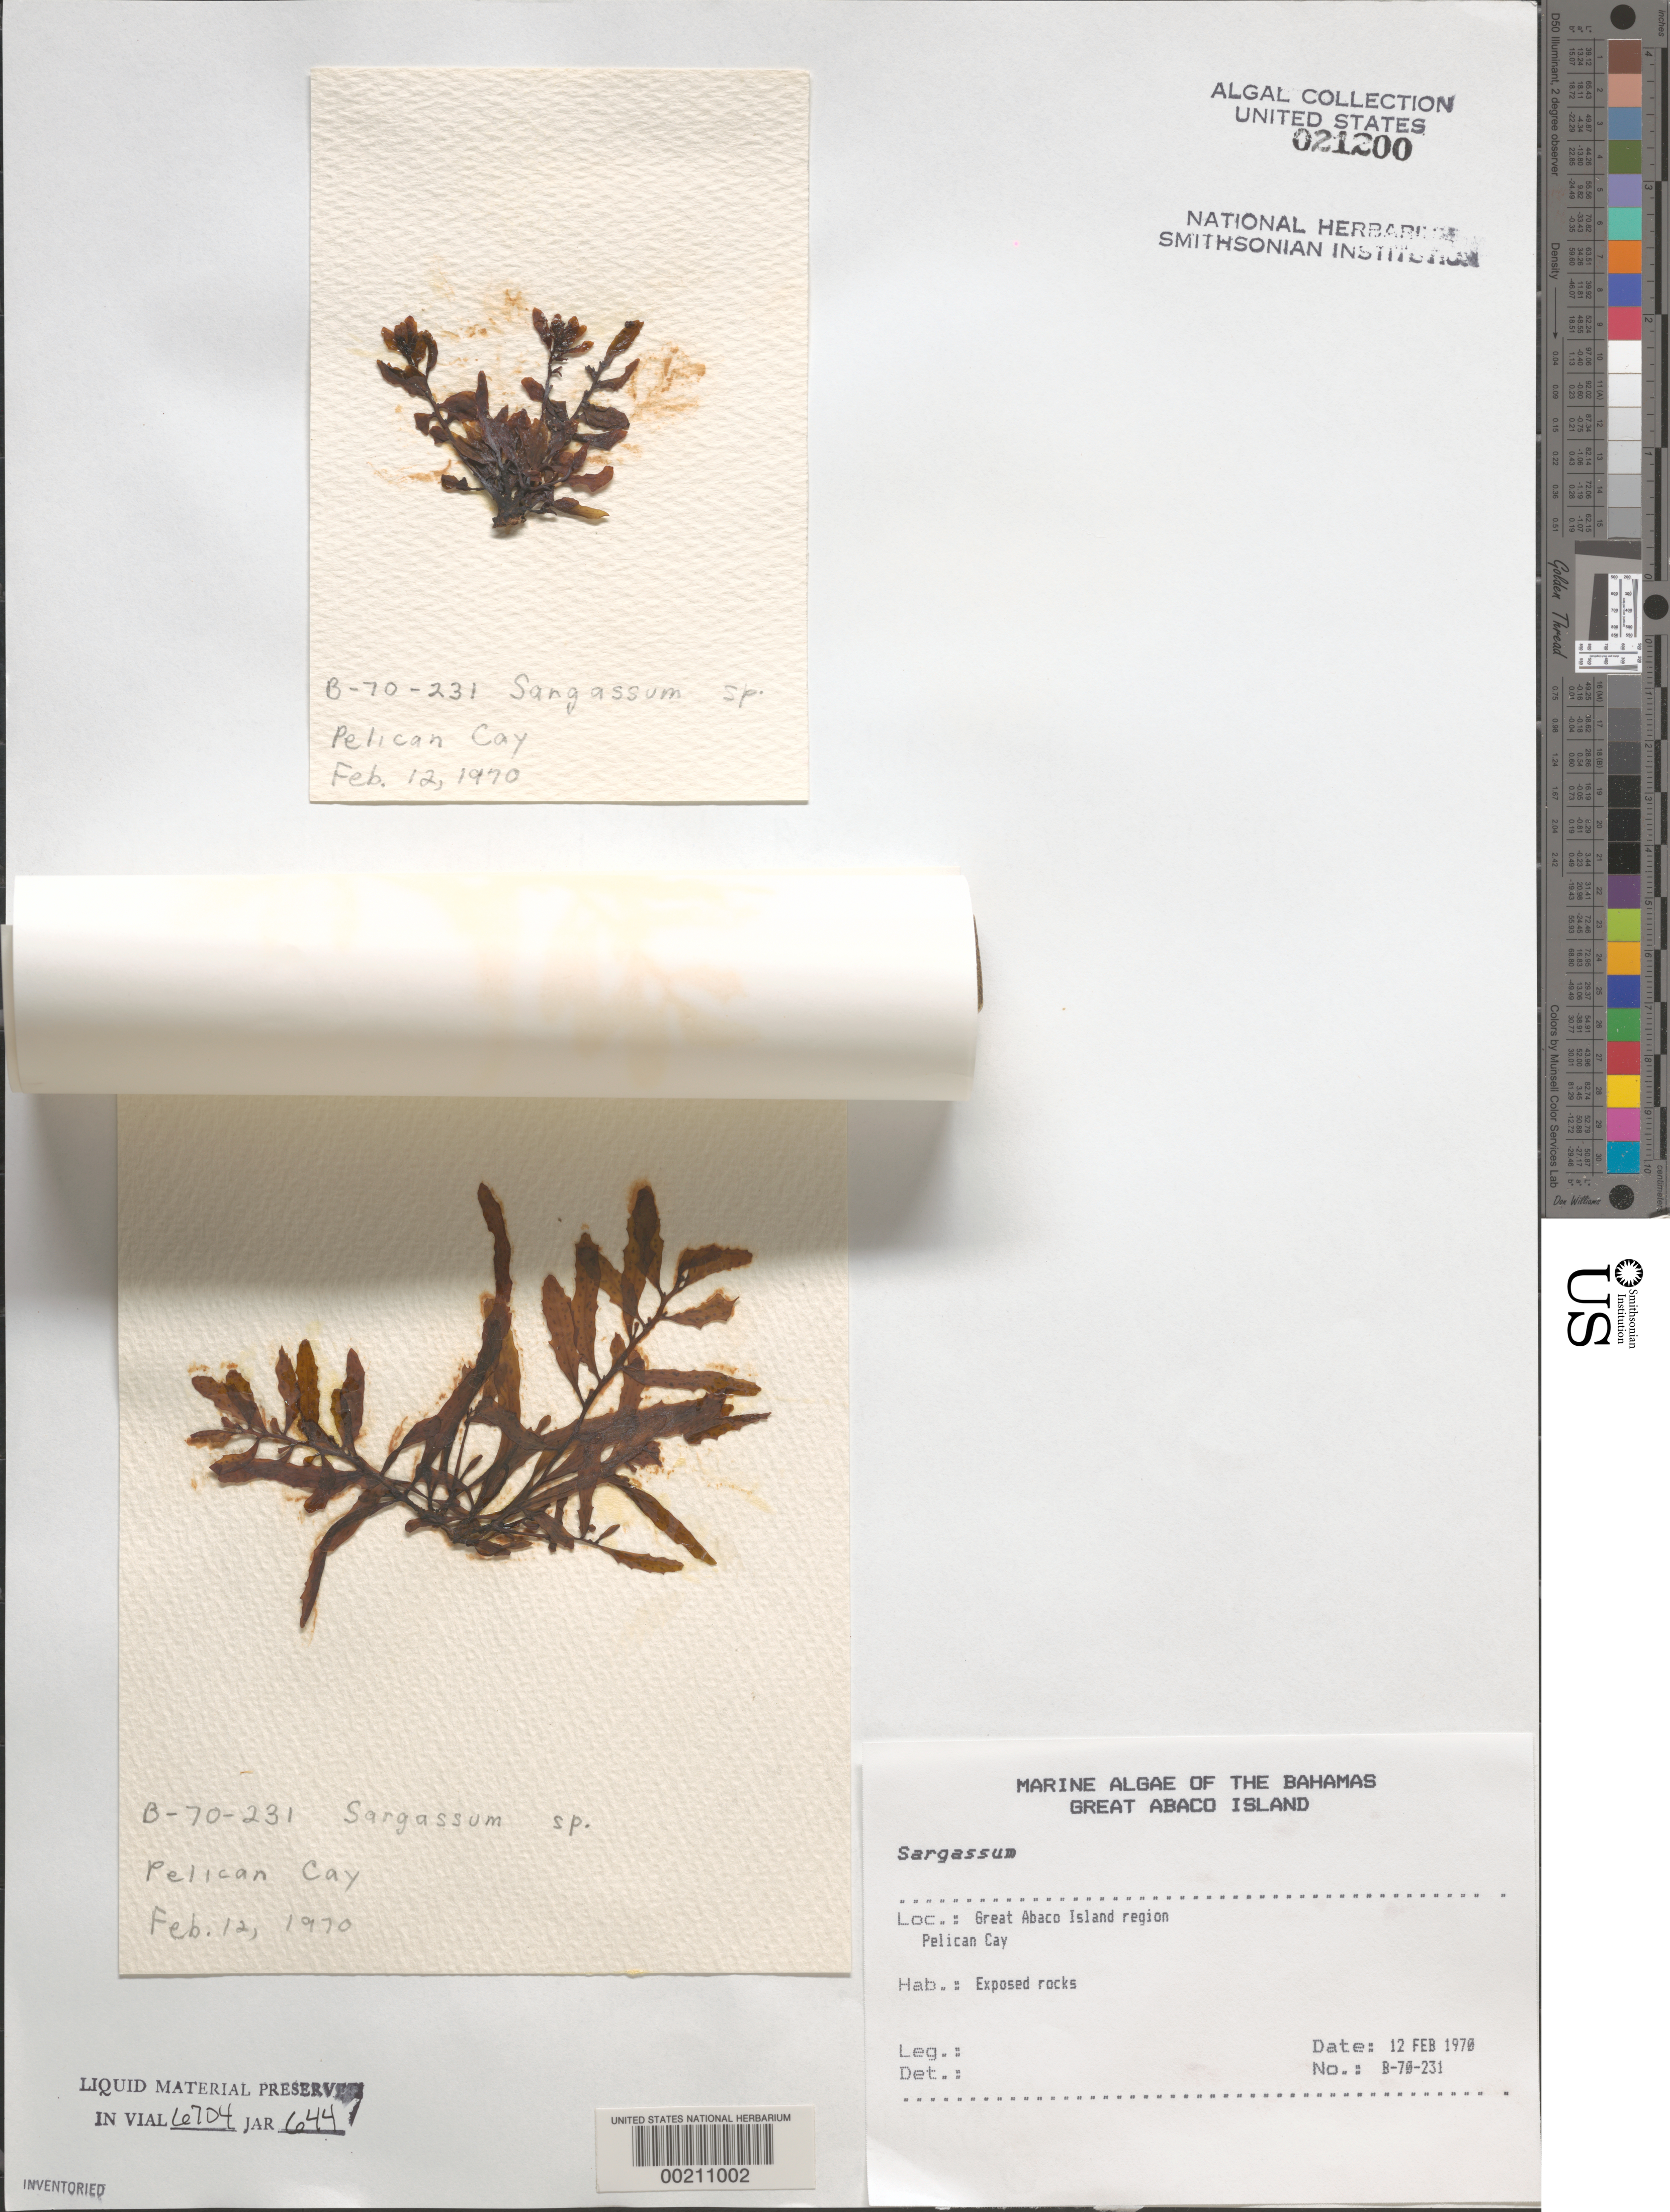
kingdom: Chromista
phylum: Ochrophyta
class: Phaeophyceae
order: Fucales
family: Sargassaceae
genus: Sargassum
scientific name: Sargassum sp.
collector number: B-70-231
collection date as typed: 12 Feb 1970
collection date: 1970-02-12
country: Bahamas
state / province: Abaco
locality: Pelican key, great abaco island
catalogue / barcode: US 21200